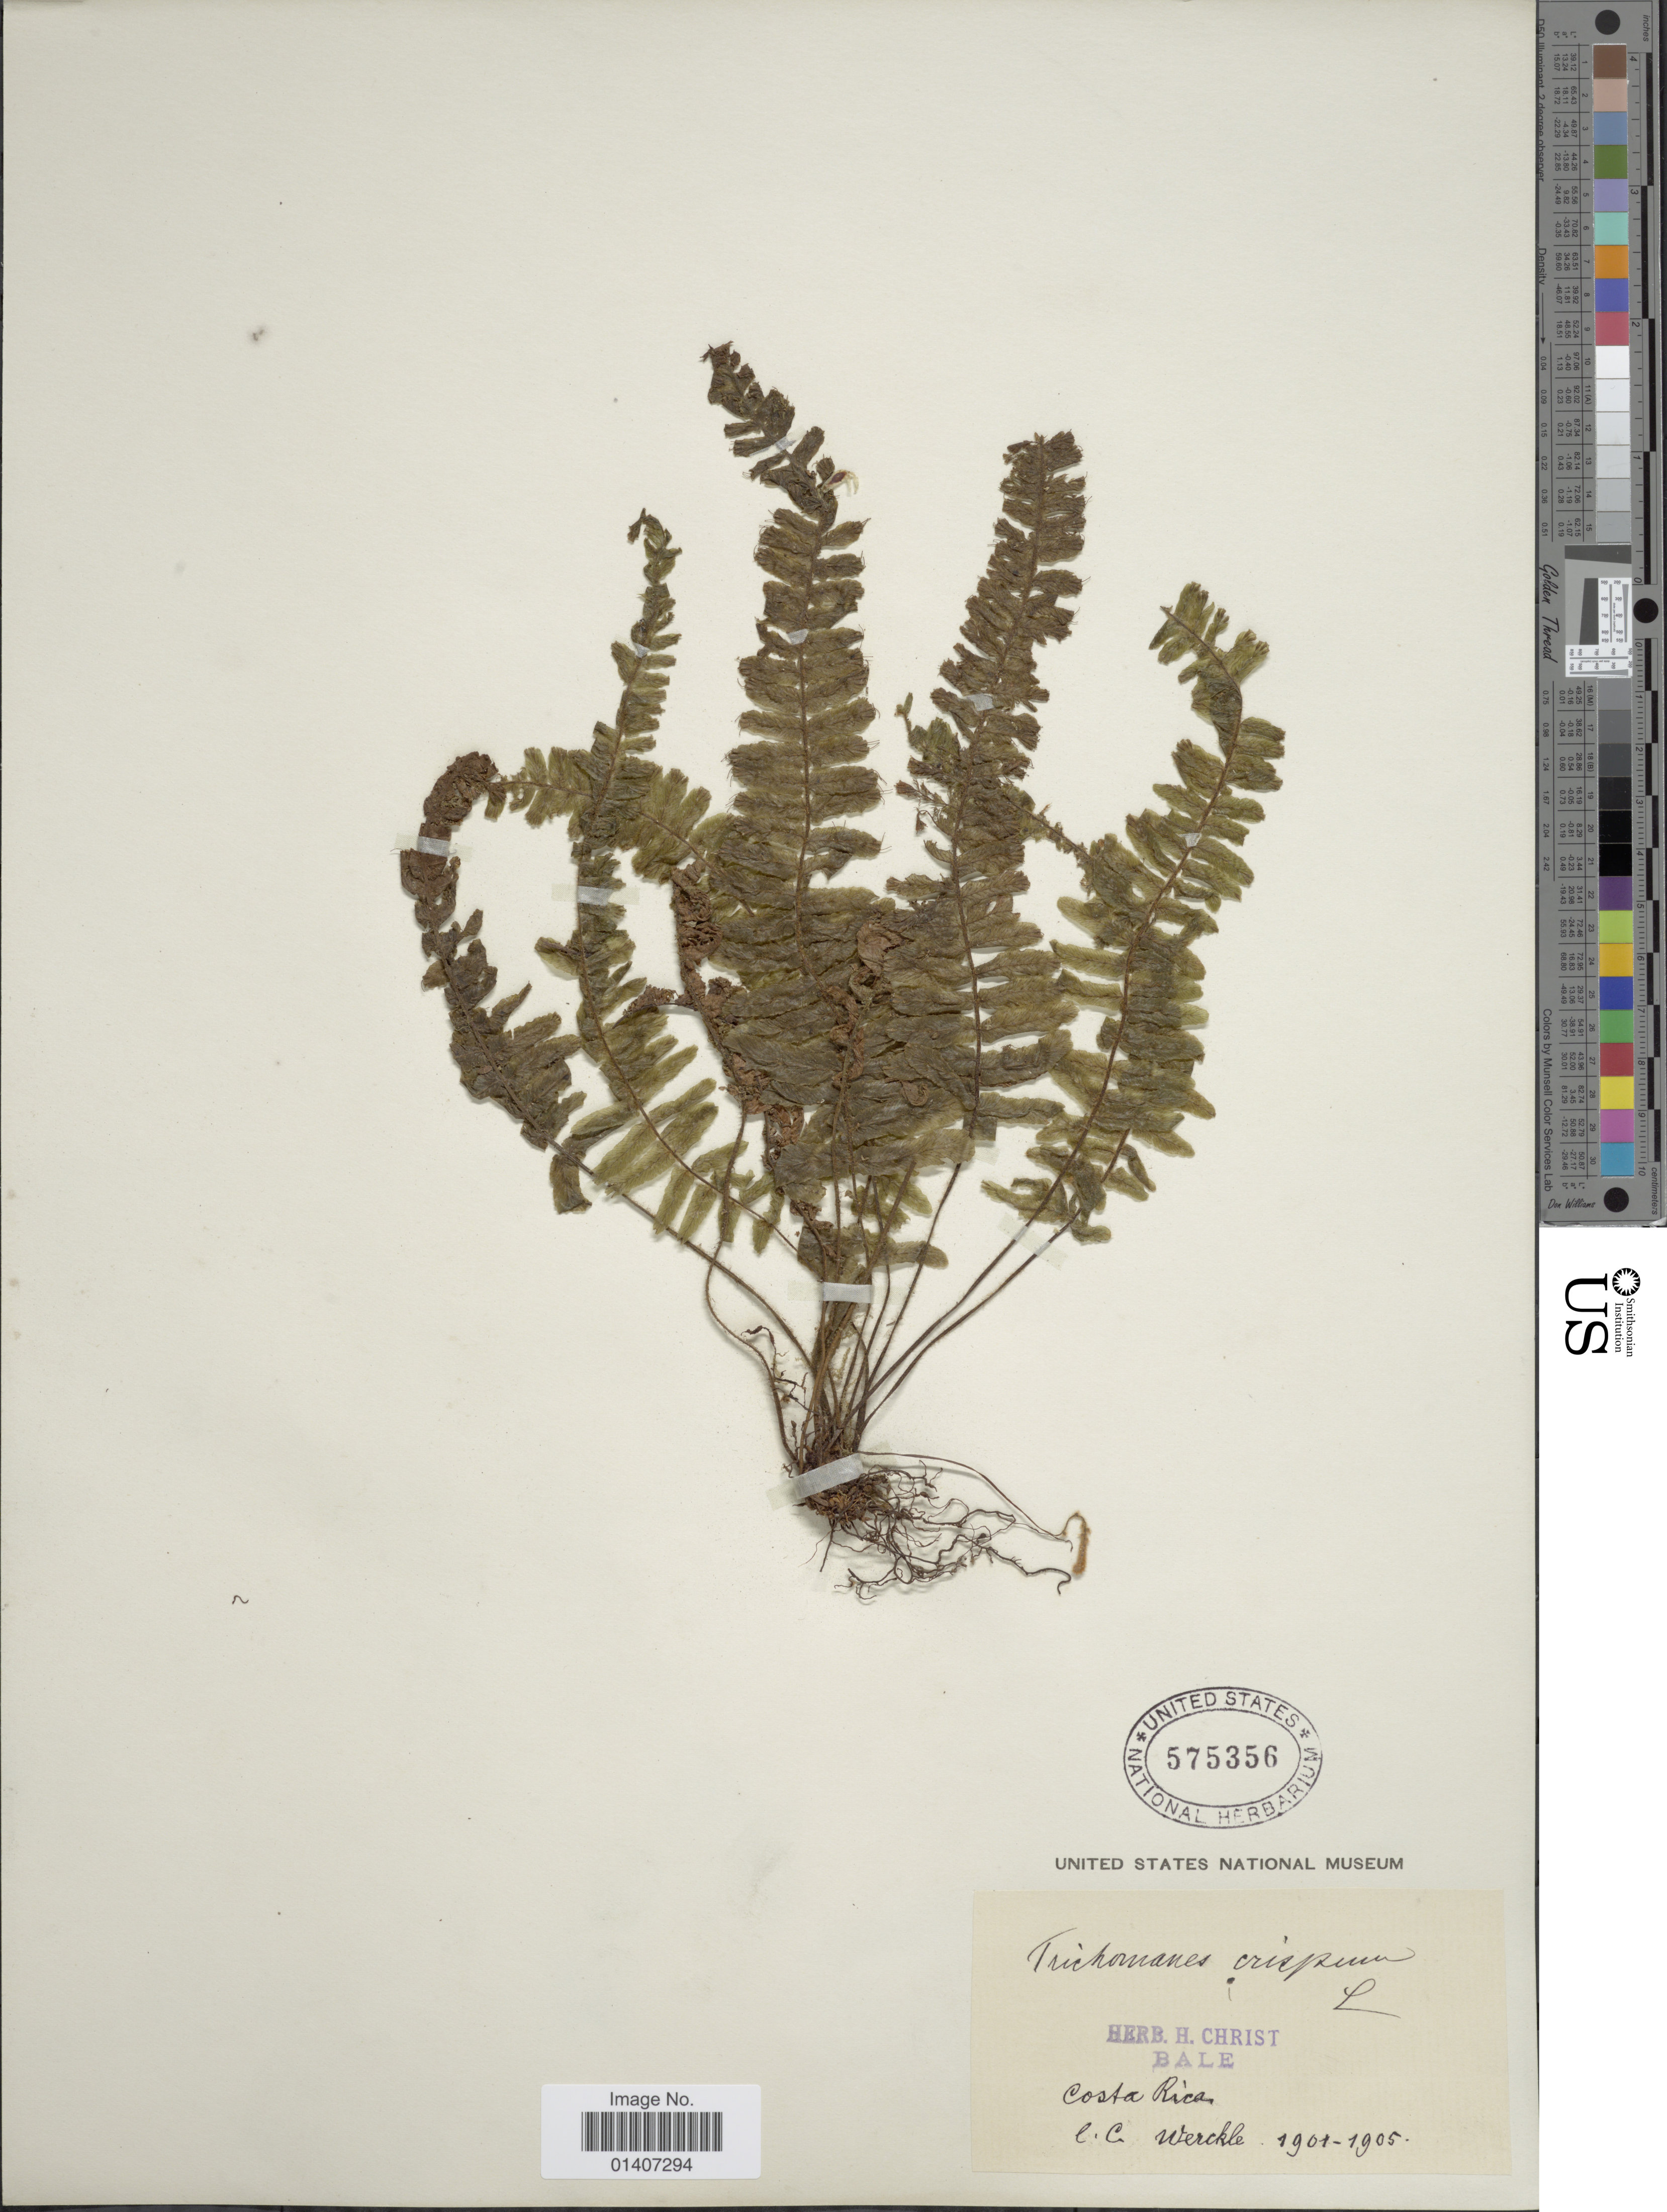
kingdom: Plantae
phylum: Tracheophyta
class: Polypodiopsida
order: Hymenophyllales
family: Hymenophyllaceae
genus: Trichomanes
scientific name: Trichomanes crispum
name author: L.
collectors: C. C Wercklé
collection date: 1901/1905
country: Costa Rica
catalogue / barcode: US 575356